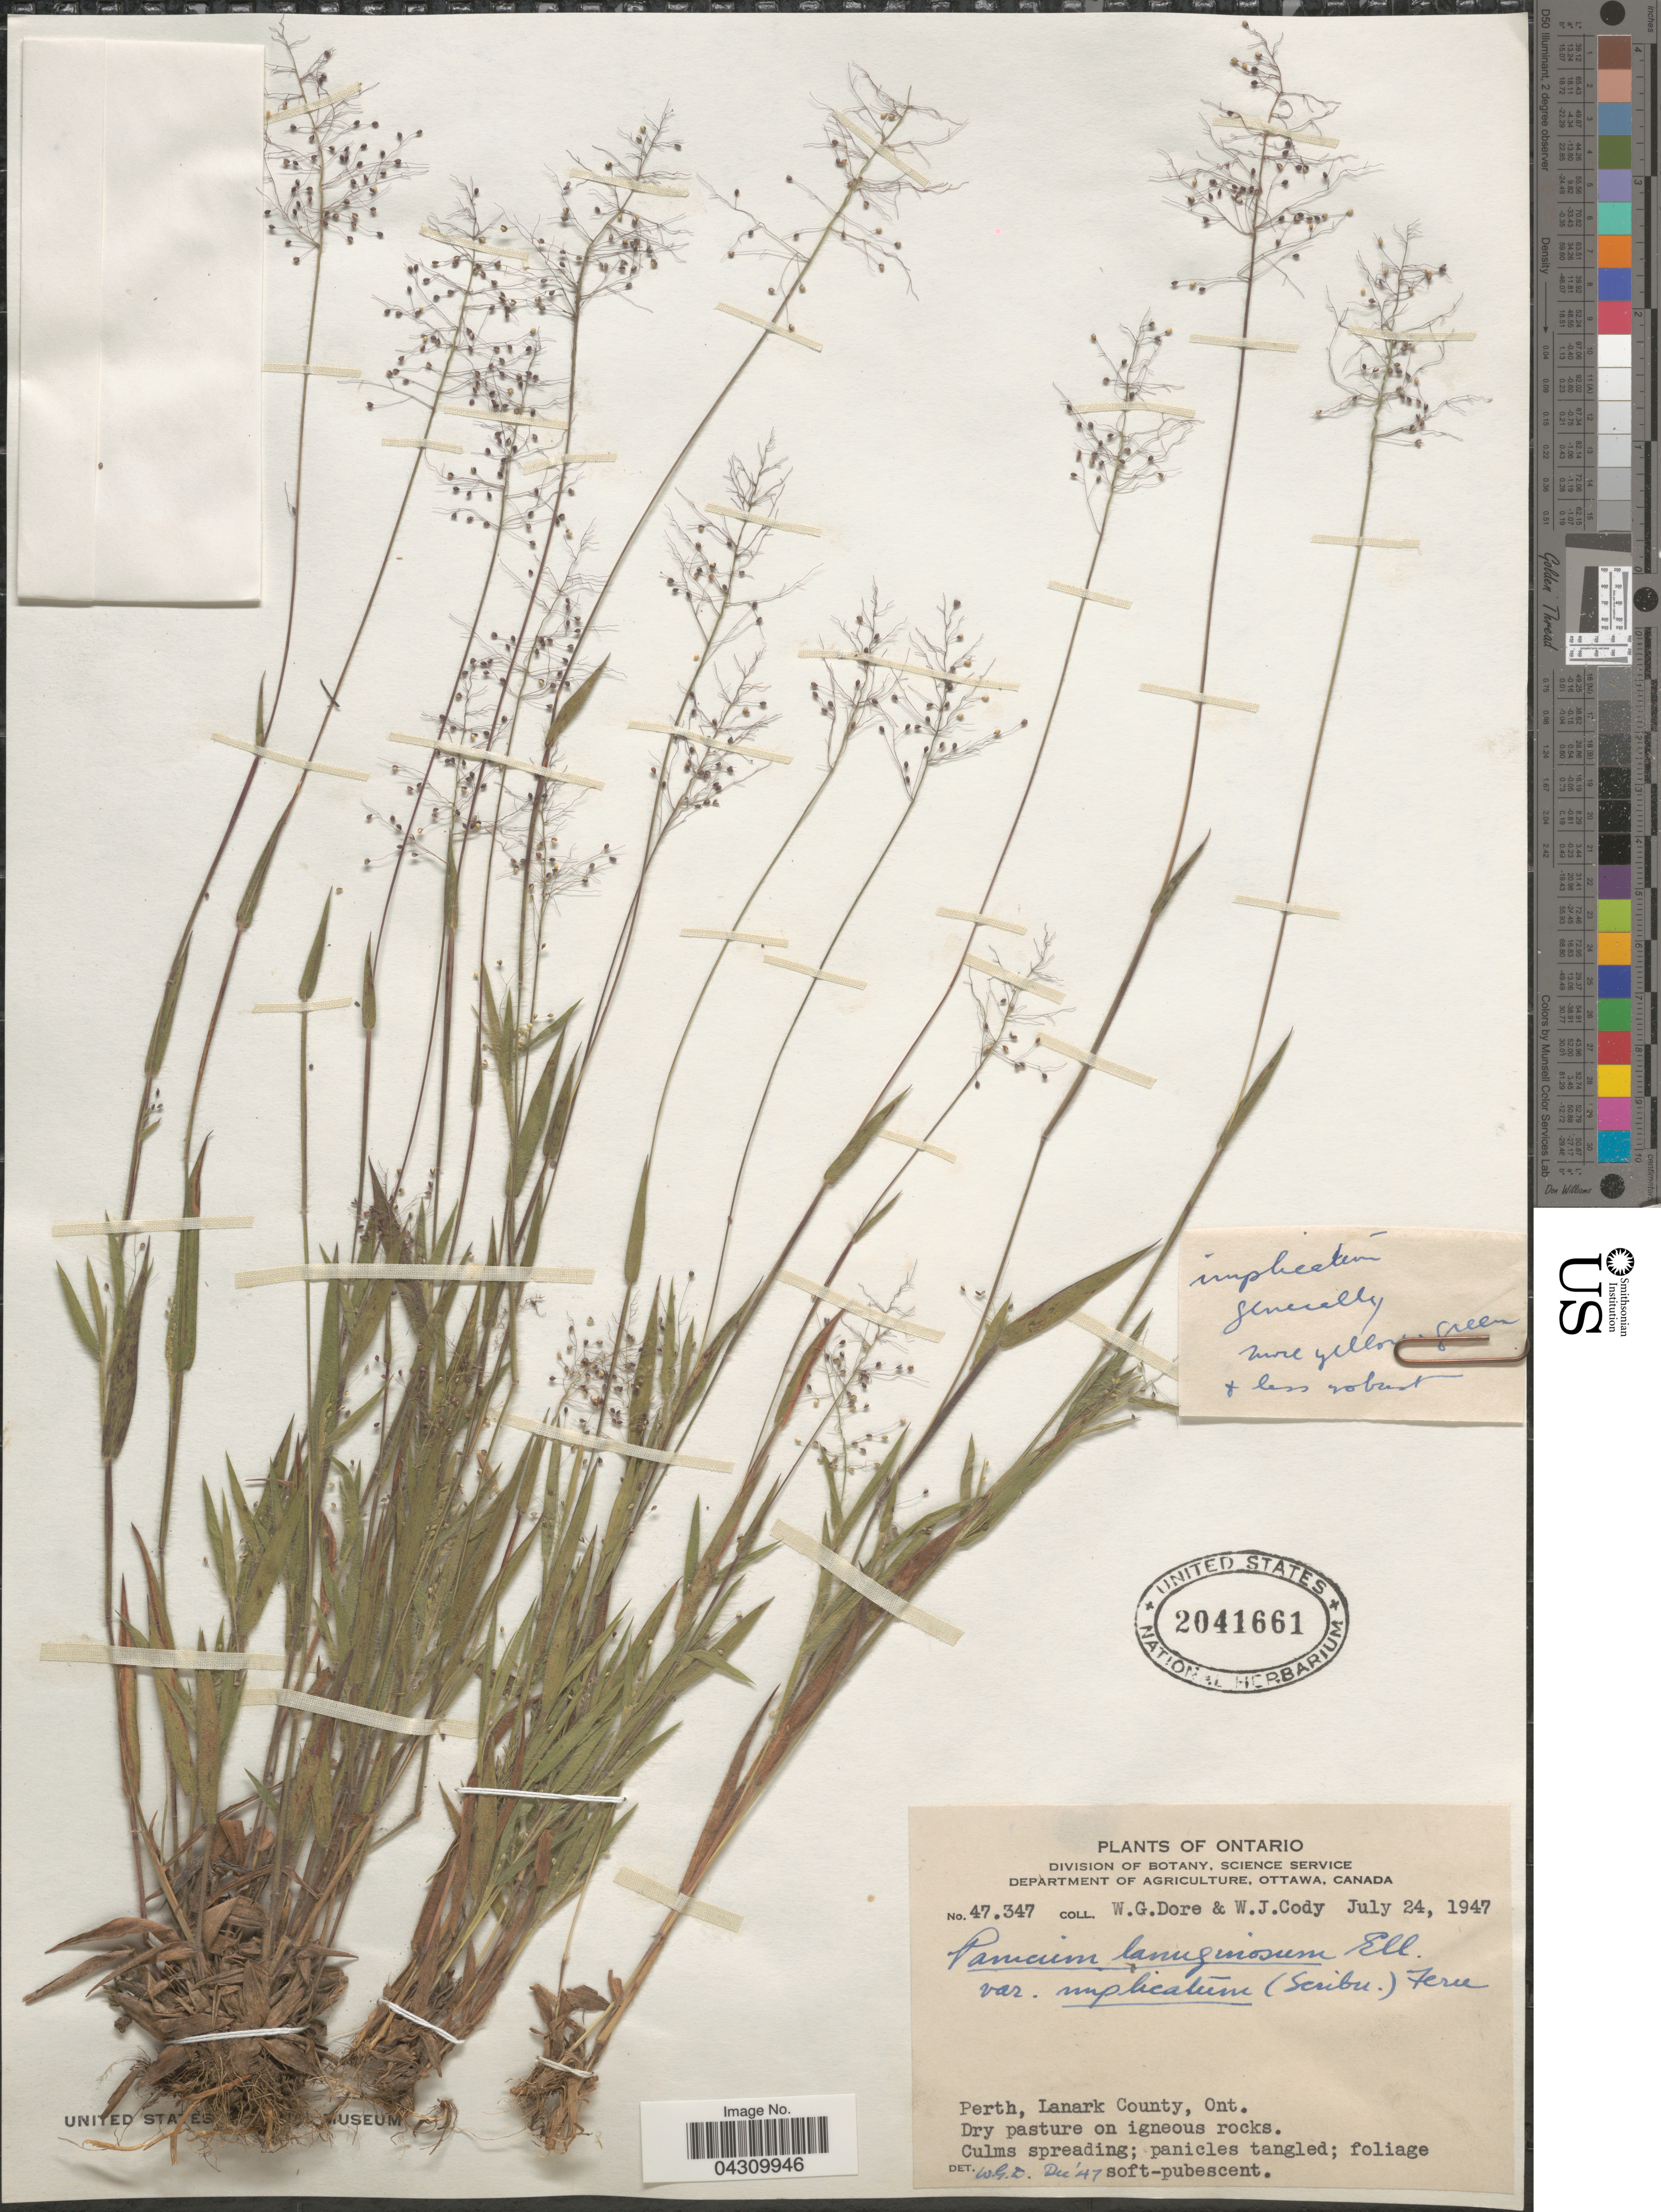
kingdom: Plantae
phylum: Tracheophyta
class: Liliopsida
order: Poales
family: Poaceae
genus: Dichanthelium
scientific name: Dichanthelium acuminatum var. acuminatum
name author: (Sw.) Gould & C.A. Clark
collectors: W. Dore & W. Cody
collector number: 47347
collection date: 1947-07-24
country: Canada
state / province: Ontario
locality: Perth, Lanark County.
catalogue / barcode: US 2041661